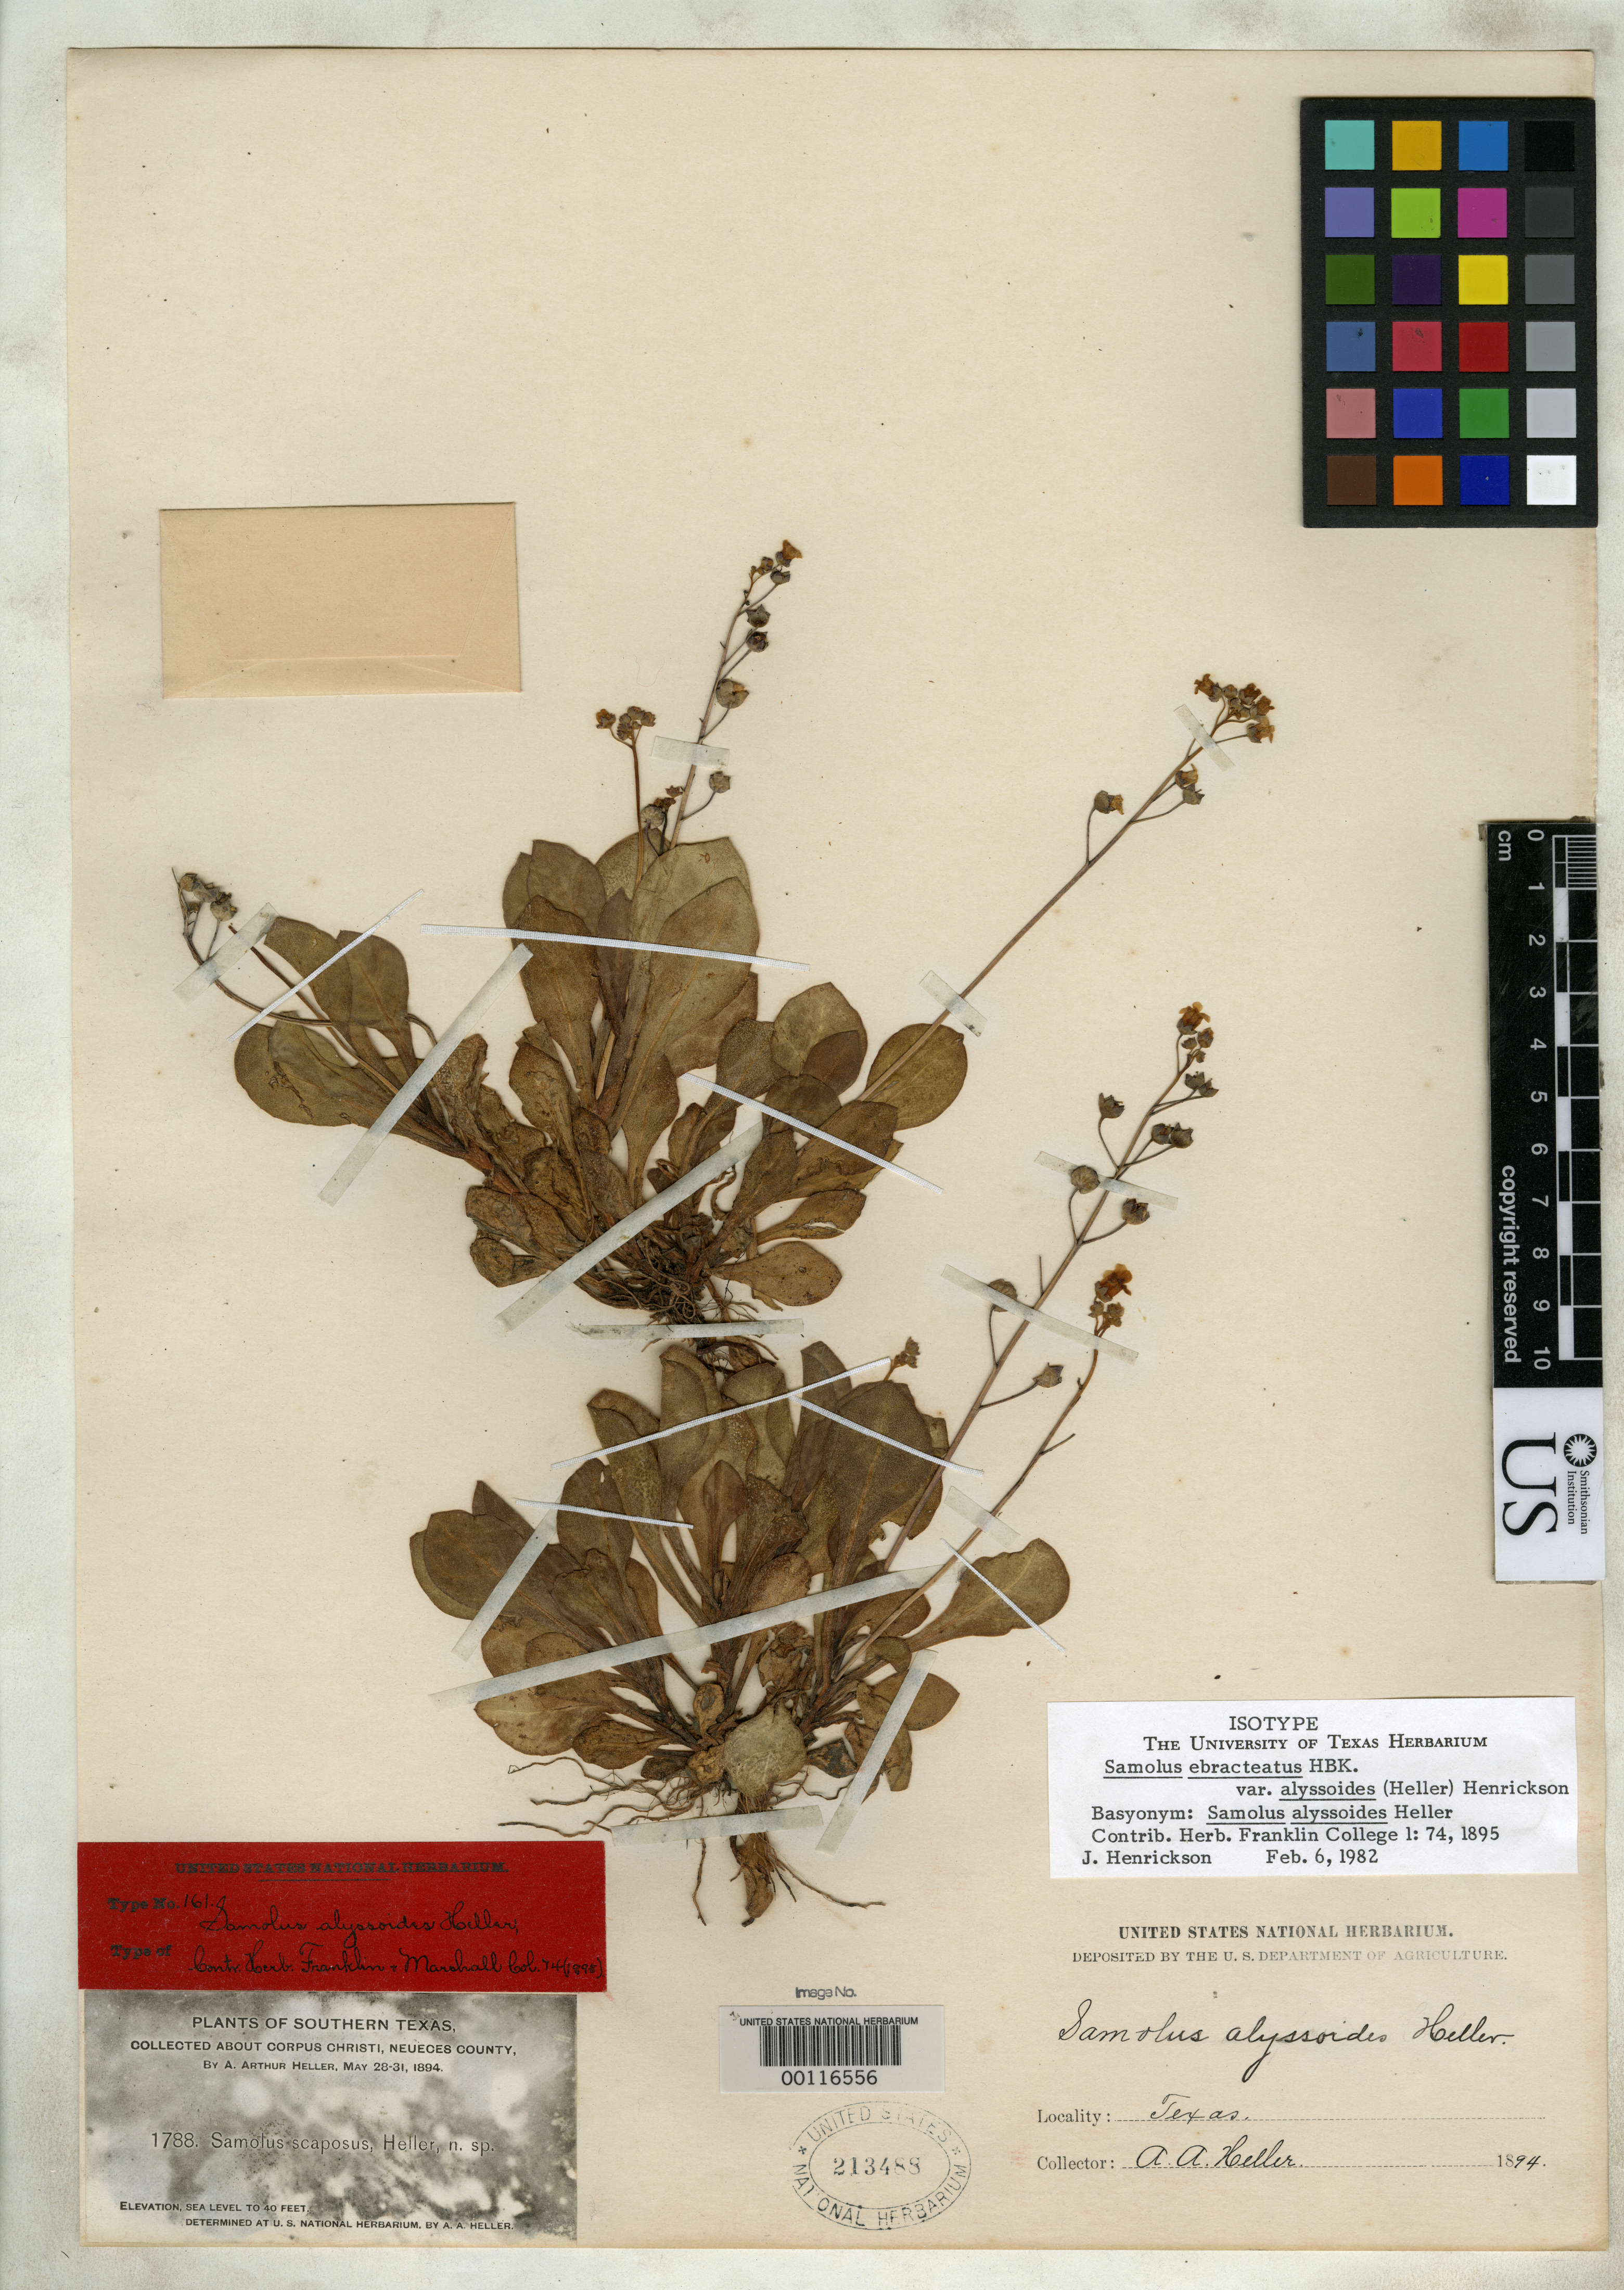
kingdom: Plantae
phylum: Tracheophyta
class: Magnoliopsida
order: Ericales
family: Primulaceae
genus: Samolus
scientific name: Samolus alyssoides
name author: A. Heller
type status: Isotype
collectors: A. A. Heller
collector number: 1788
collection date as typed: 29 May 1894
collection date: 1894-05-29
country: United States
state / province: Texas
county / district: Nueces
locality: Upper end of Corpus Christi.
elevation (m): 0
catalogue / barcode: US 213488